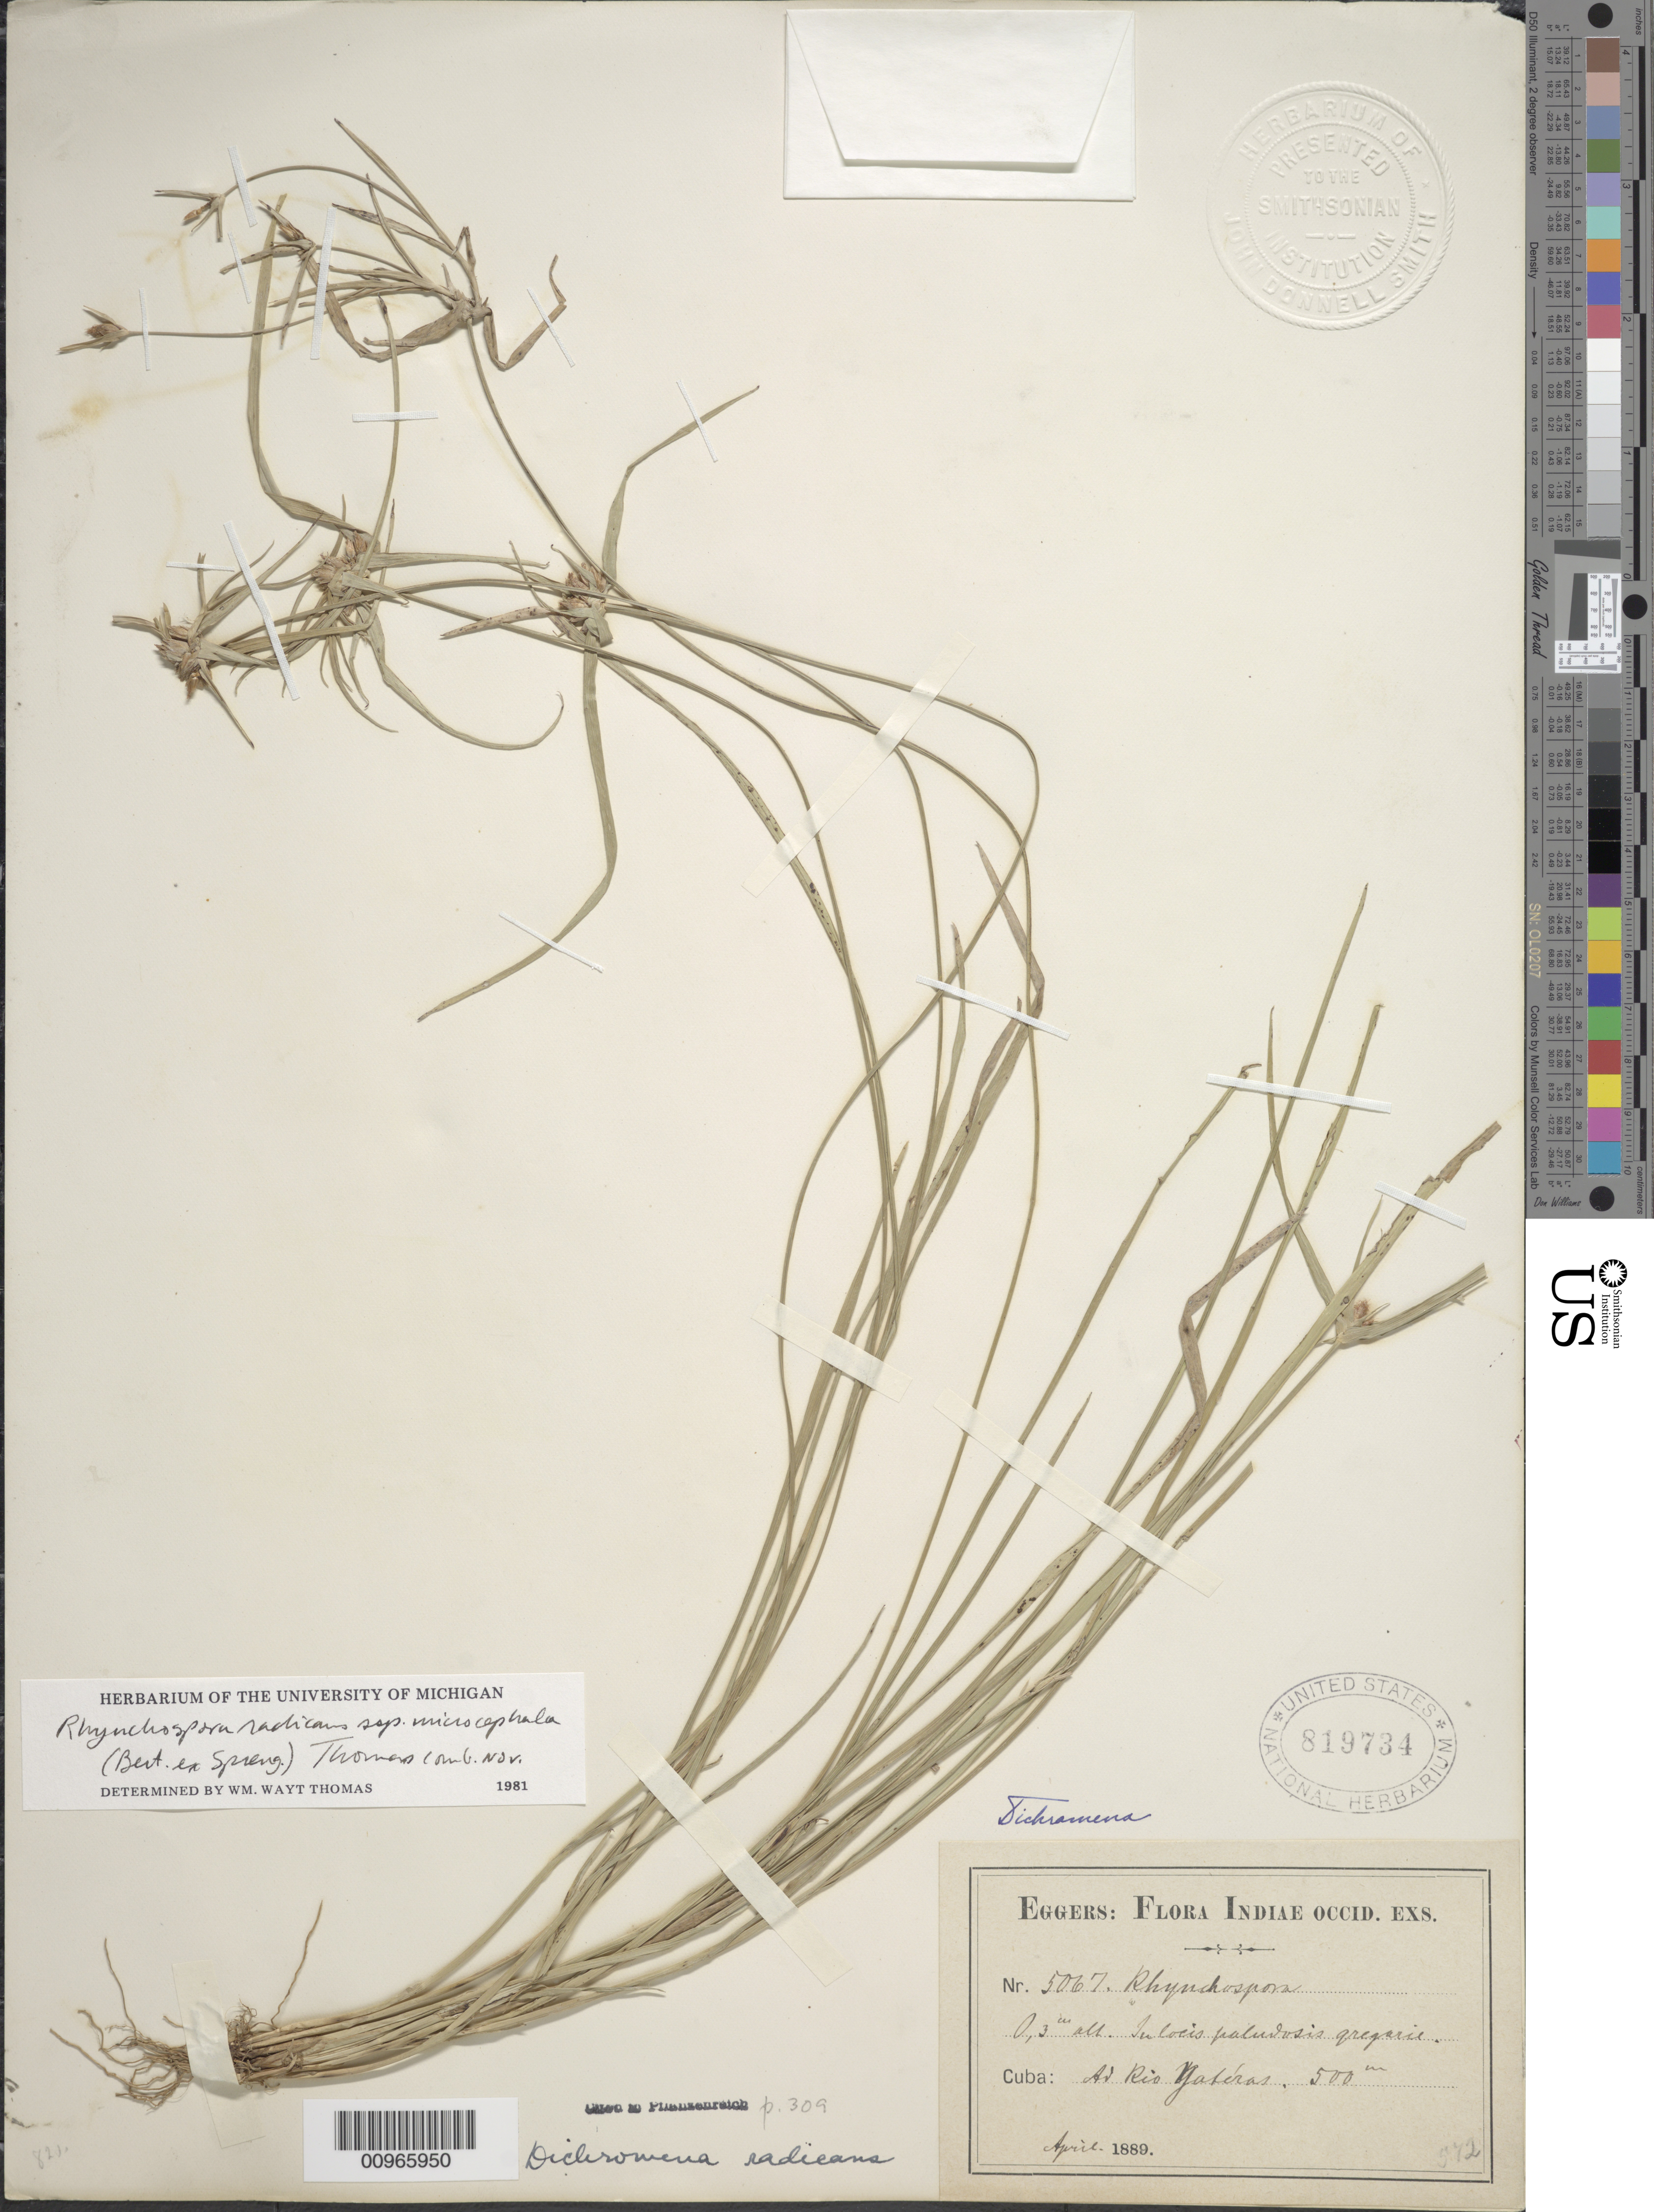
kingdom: Plantae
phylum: Tracheophyta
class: Liliopsida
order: Poales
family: Cyperaceae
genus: Rhynchospora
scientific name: Rhynchospora radicans subsp. microcephala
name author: (Bertero ex Spreng.) W.W. Thomas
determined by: Thomas, W. W.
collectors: H. F. A. von Eggers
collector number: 5067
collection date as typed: Apr 1889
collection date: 1889-04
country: Cuba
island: Cuba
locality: Ad Rio Yatéras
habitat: In locis paludosis gregarie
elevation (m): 500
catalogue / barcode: US 819734